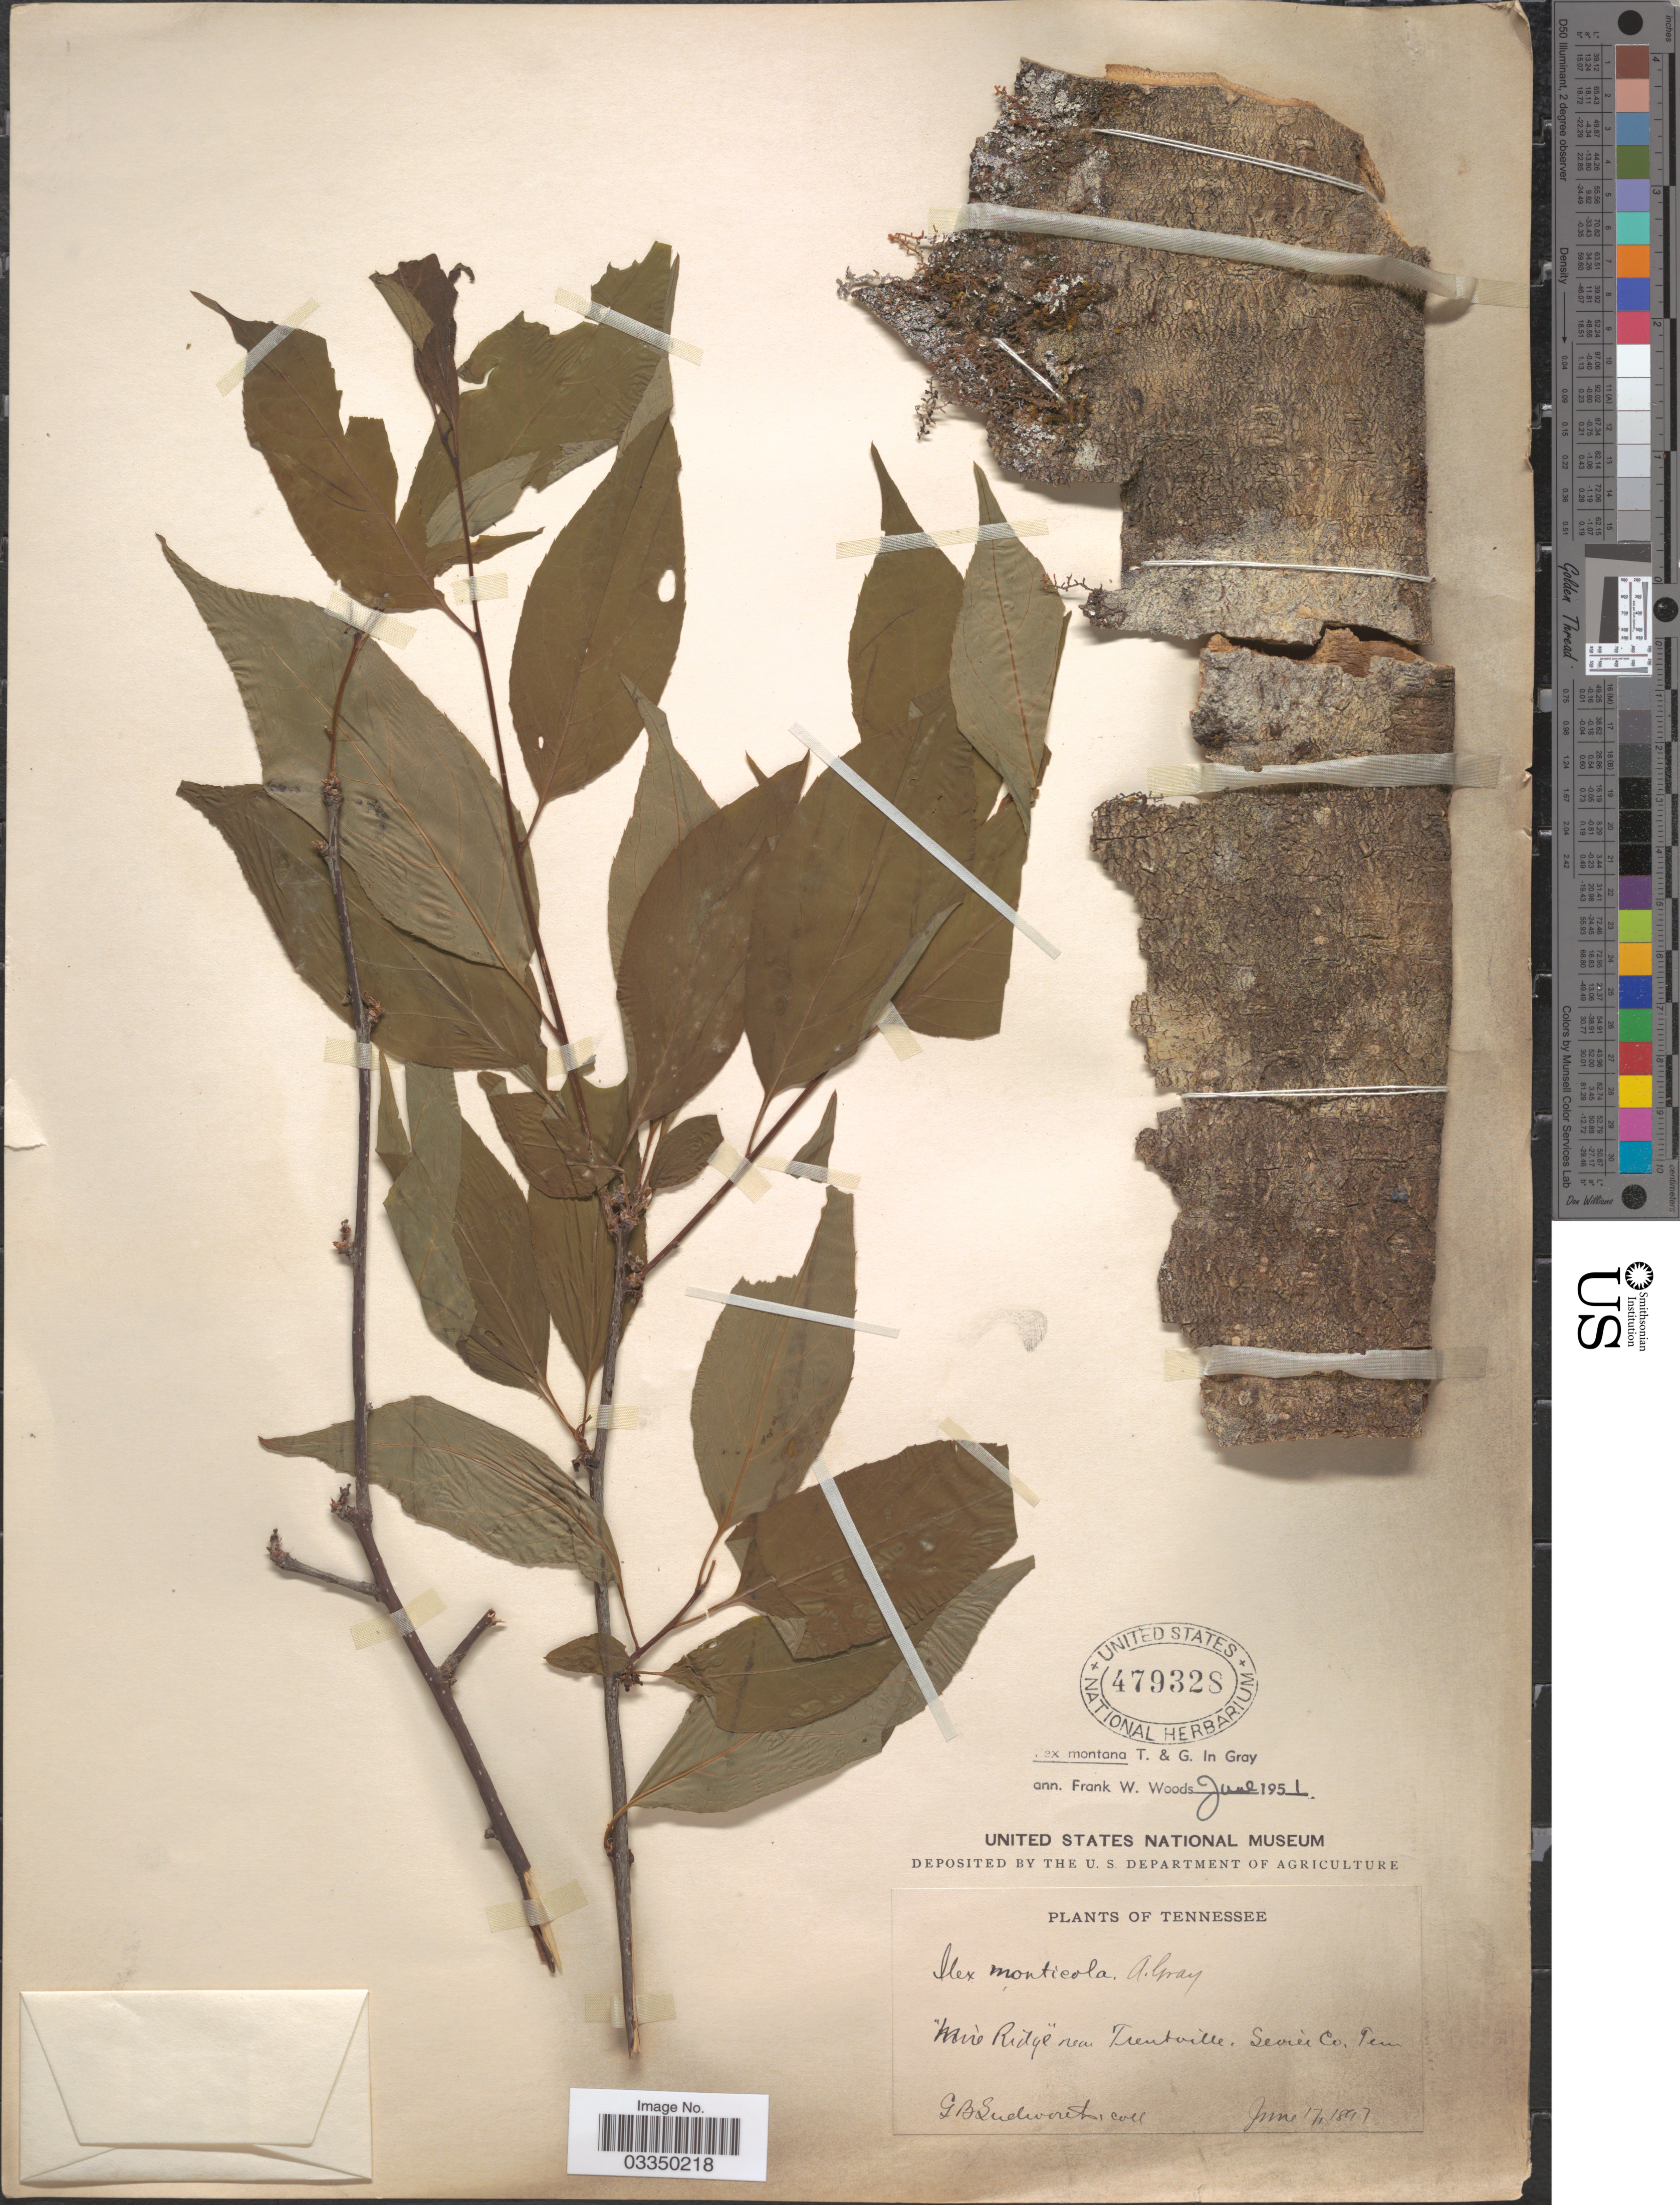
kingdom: Plantae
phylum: Tracheophyta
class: Magnoliopsida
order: Aquifoliales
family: Aquifoliaceae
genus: Ilex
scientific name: Ilex montana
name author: Torr. & A. Gray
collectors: G. B. Sudworth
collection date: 1897-06-17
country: United States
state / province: Tennessee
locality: Mire Ridge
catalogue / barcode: US 479328